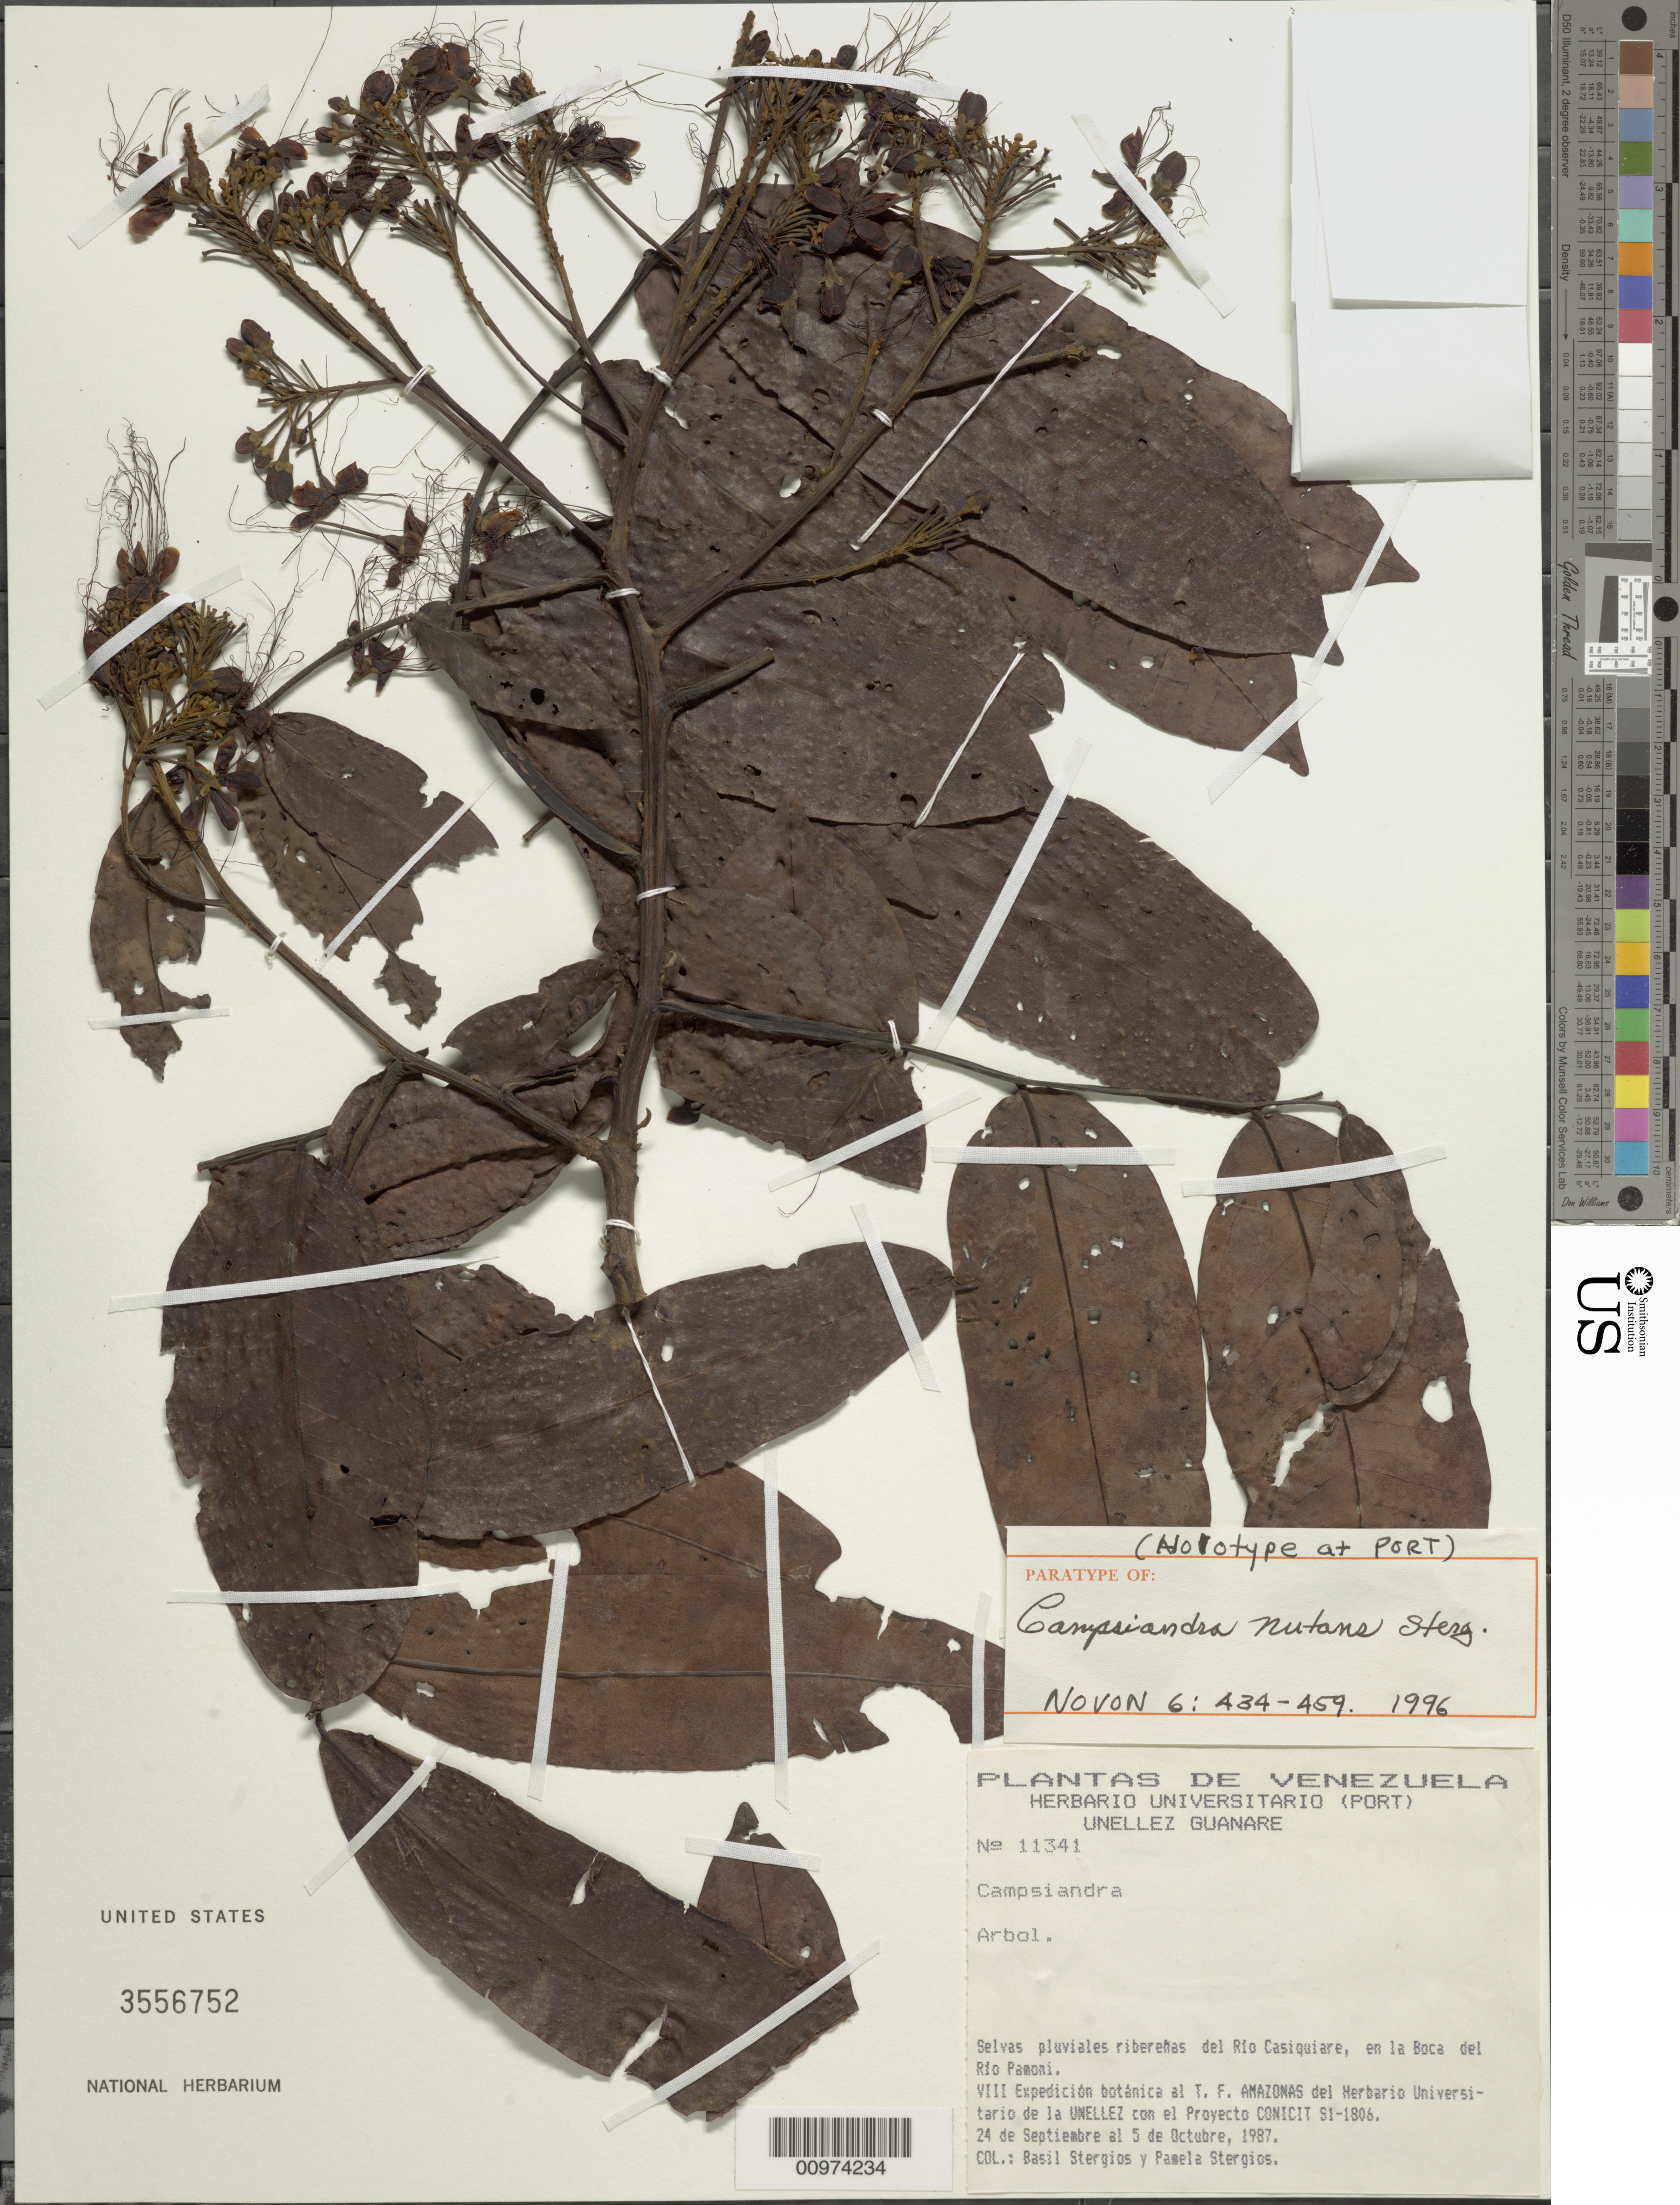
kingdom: Plantae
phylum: Tracheophyta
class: Magnoliopsida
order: Fabales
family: Fabaceae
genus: Campsiandra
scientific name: Campsiandra nutans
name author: Stergios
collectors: B. G. Stergios & P. Stergios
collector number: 11341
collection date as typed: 24-Sep-87 to 5-Oct-87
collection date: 1987-09-24/1987-10-05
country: Venezuela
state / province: Amazonas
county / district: Río Negro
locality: Rio Casiquiare, en la Boca del Rio Pamoni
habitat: Selvas pluviales riberenas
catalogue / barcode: US 3556752